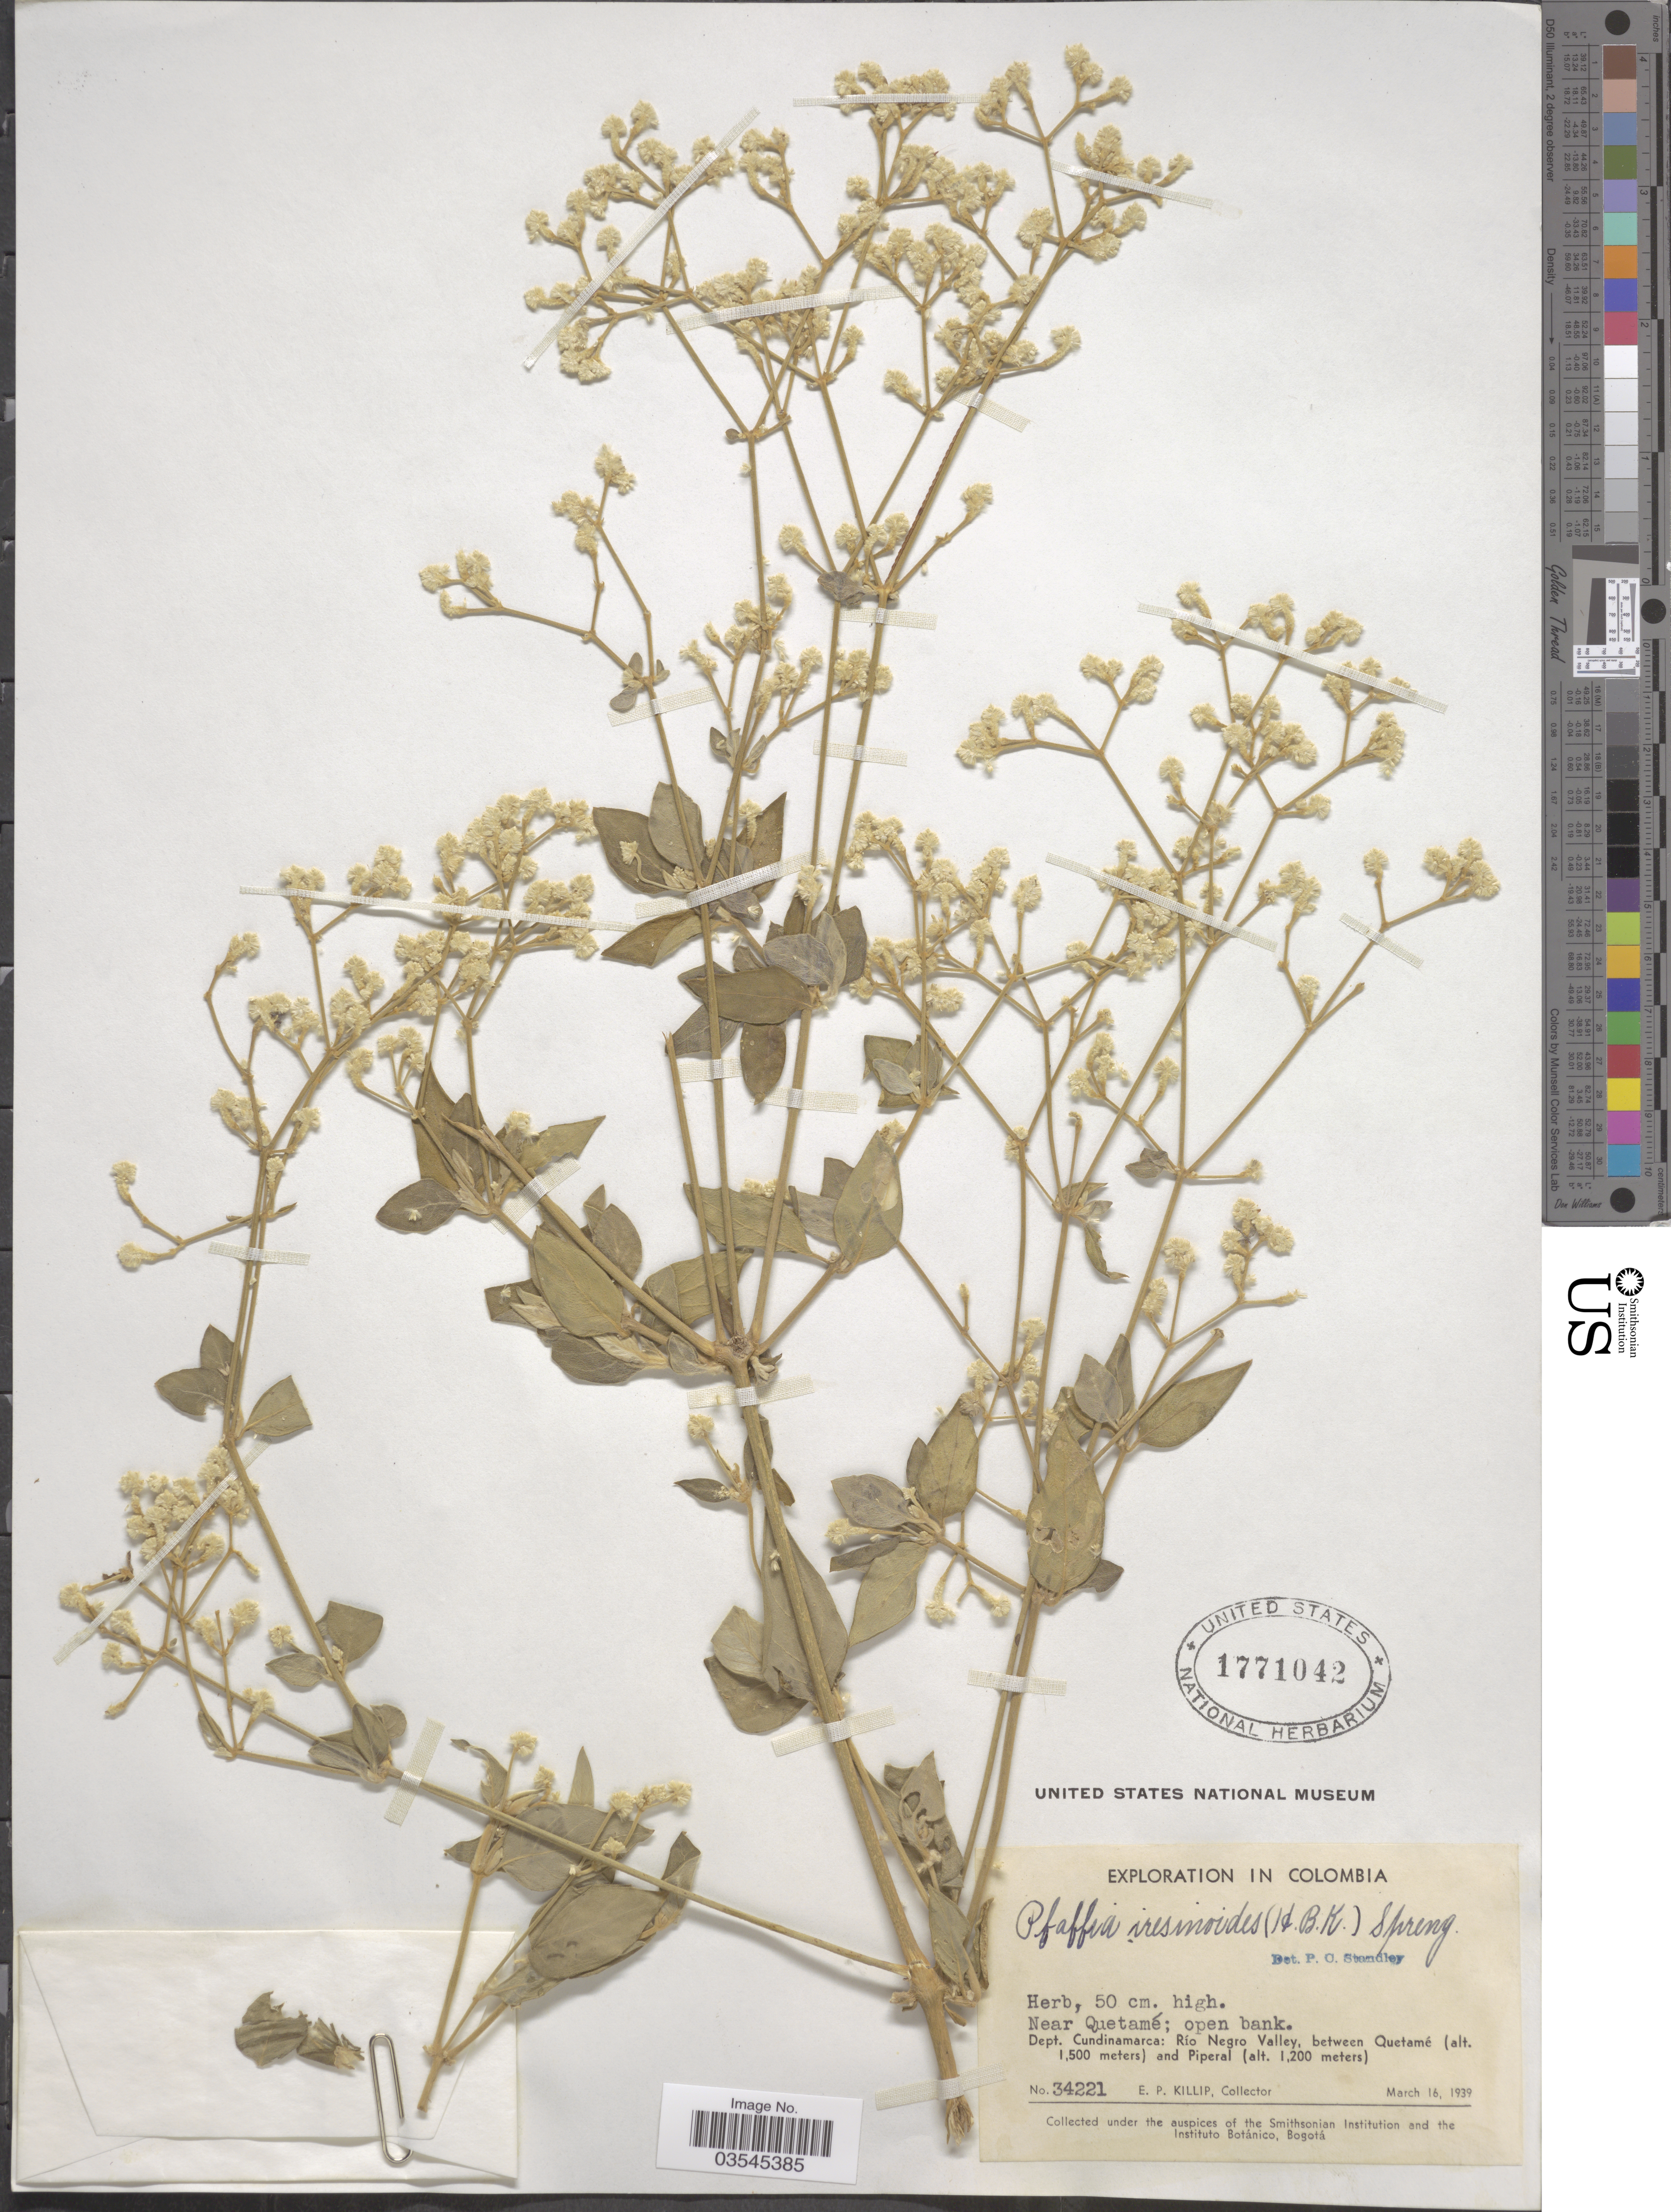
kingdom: Plantae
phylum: Tracheophyta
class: Magnoliopsida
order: Caryophyllales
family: Amaranthaceae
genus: Pfaffia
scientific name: Pfaffia iresinoides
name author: (Kunth) Spreng.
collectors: E. P. Killip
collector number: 34221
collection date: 1939-03-16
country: Colombia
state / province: Cundinamarca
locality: Dept. Cundinamarca: Río Negro Valley, between Quetamé and Piperal. Near Quetamé.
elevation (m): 1200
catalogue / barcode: US 1771042